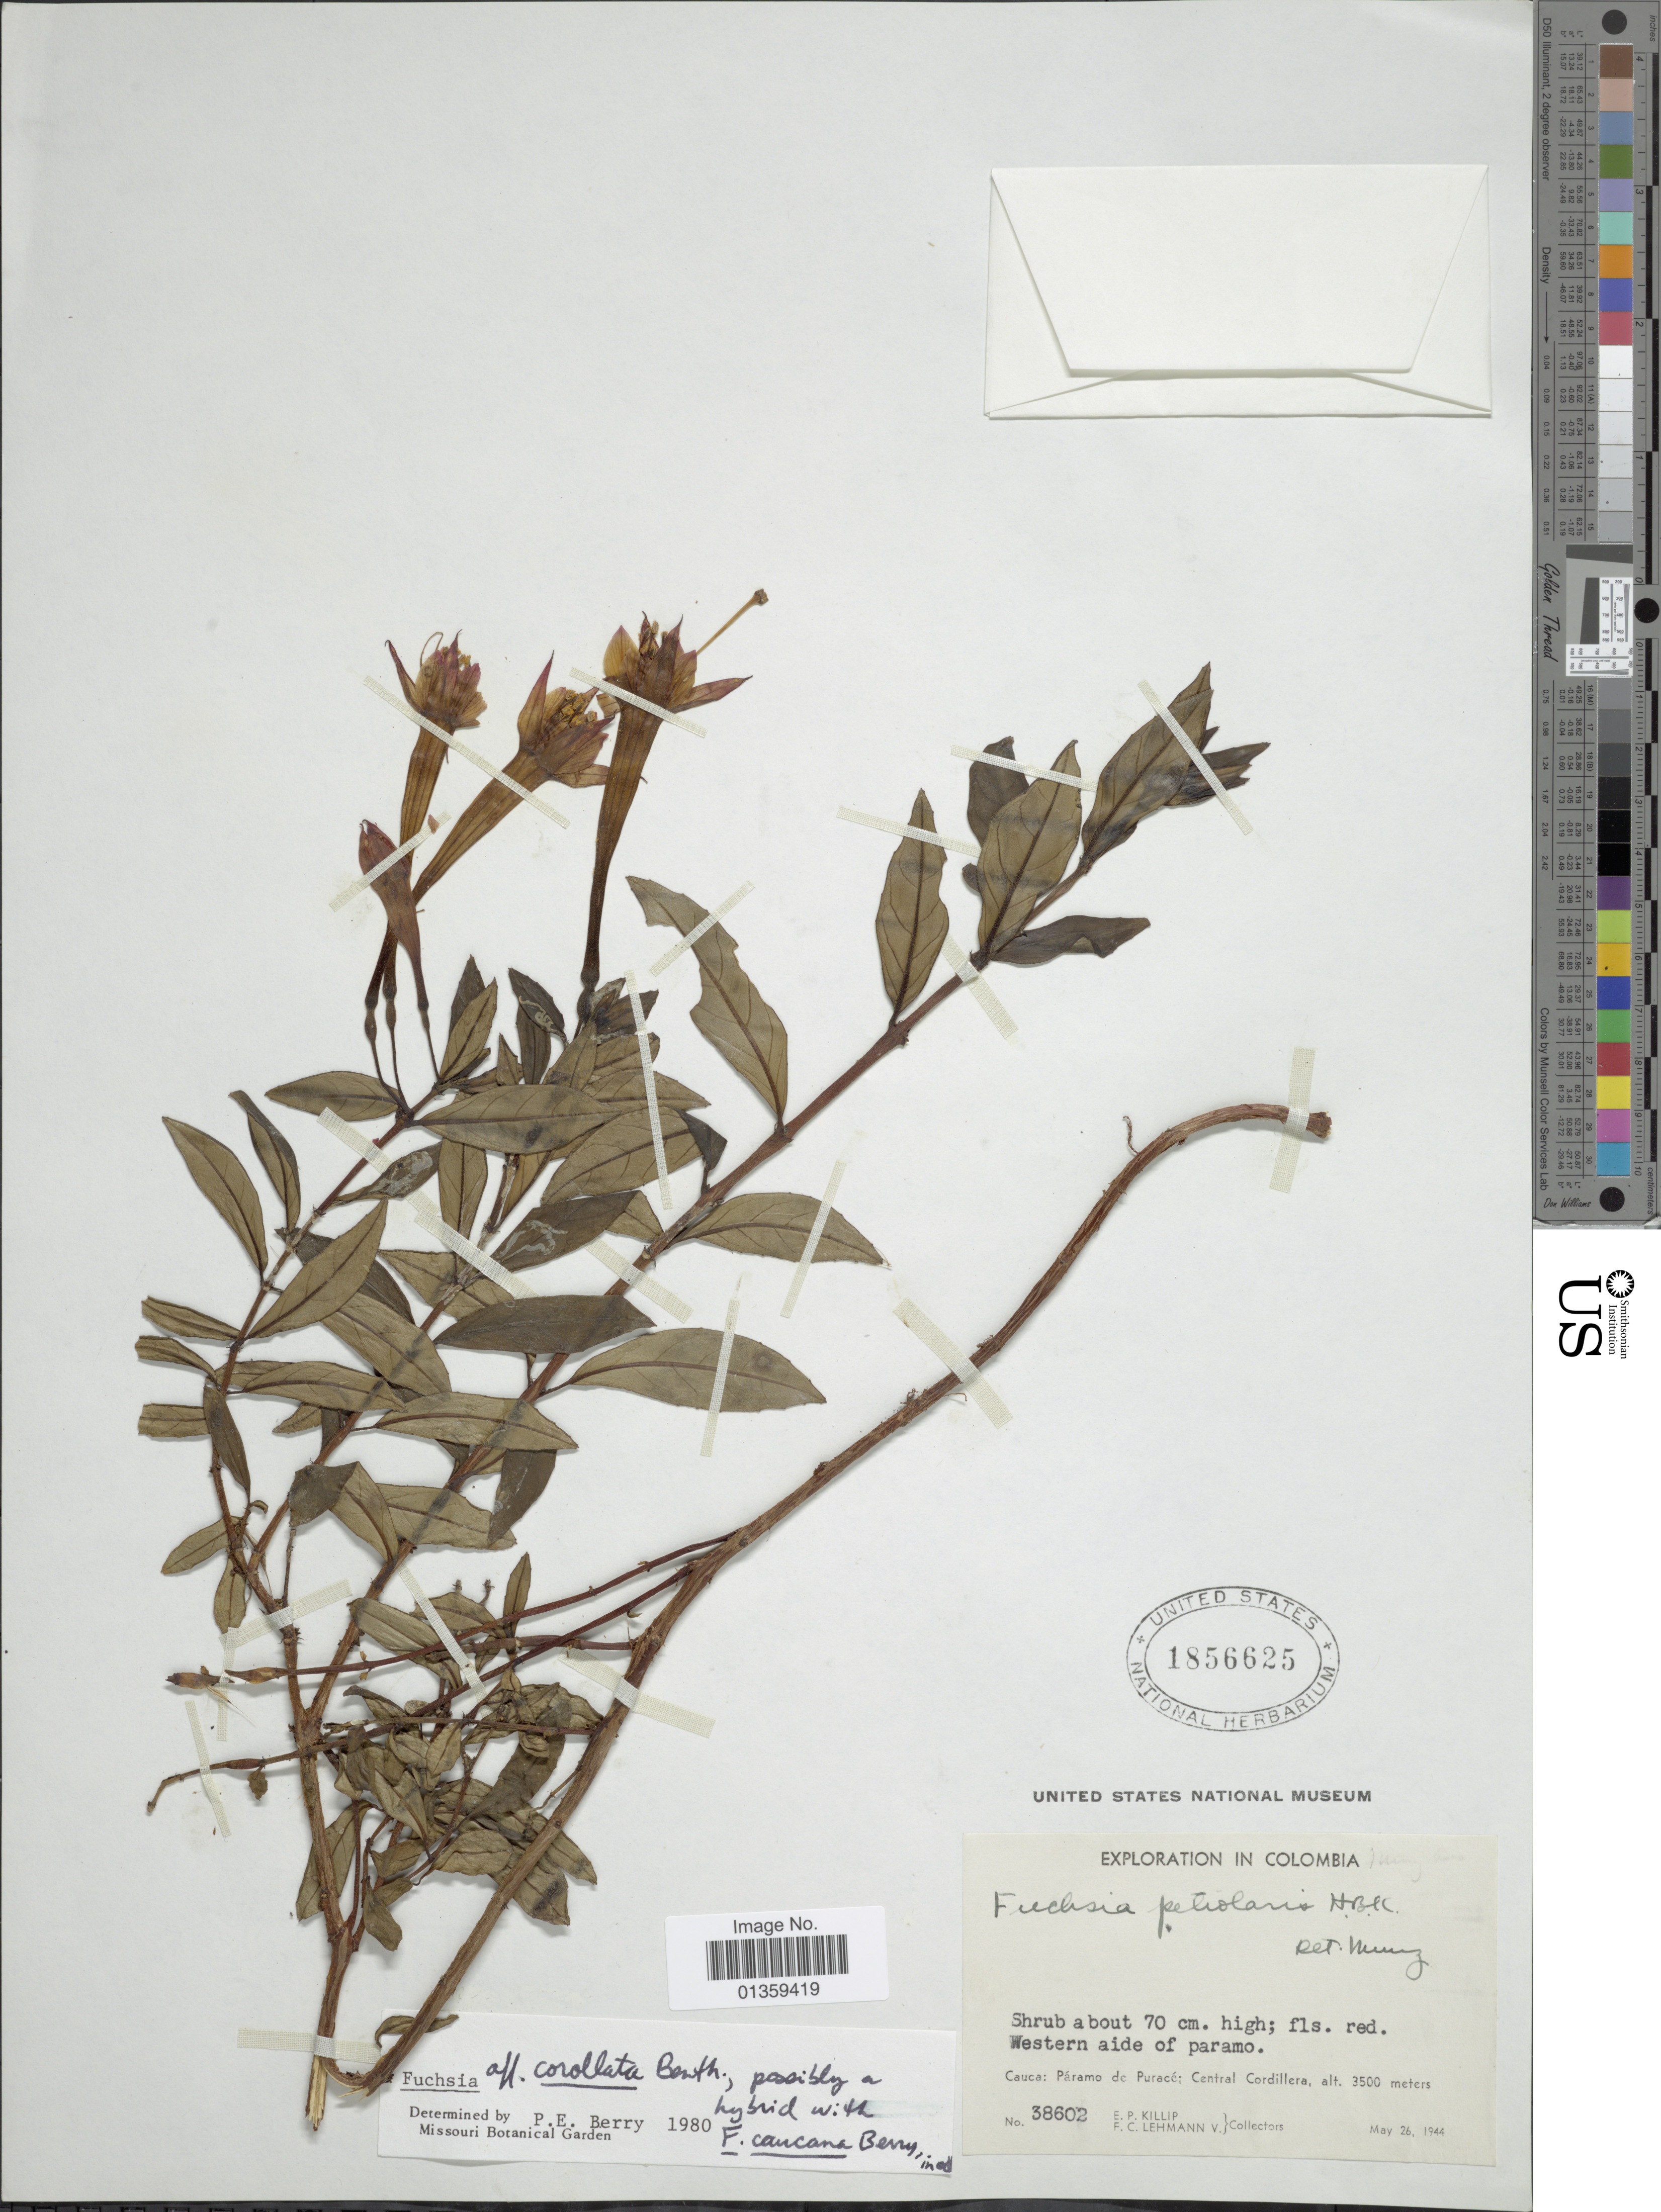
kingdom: Plantae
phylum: Tracheophyta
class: Magnoliopsida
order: Myrtales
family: Onagraceae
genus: Fuchsia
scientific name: Fuchsia corollata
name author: Benth.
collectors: E. P. Killip & F. C. Lehmann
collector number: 38602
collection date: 1944-05-26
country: Colombia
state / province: Cauca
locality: Western side of Paramo, Páramo de Puracé: Central Cordillera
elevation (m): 3500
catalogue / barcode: US 1856625